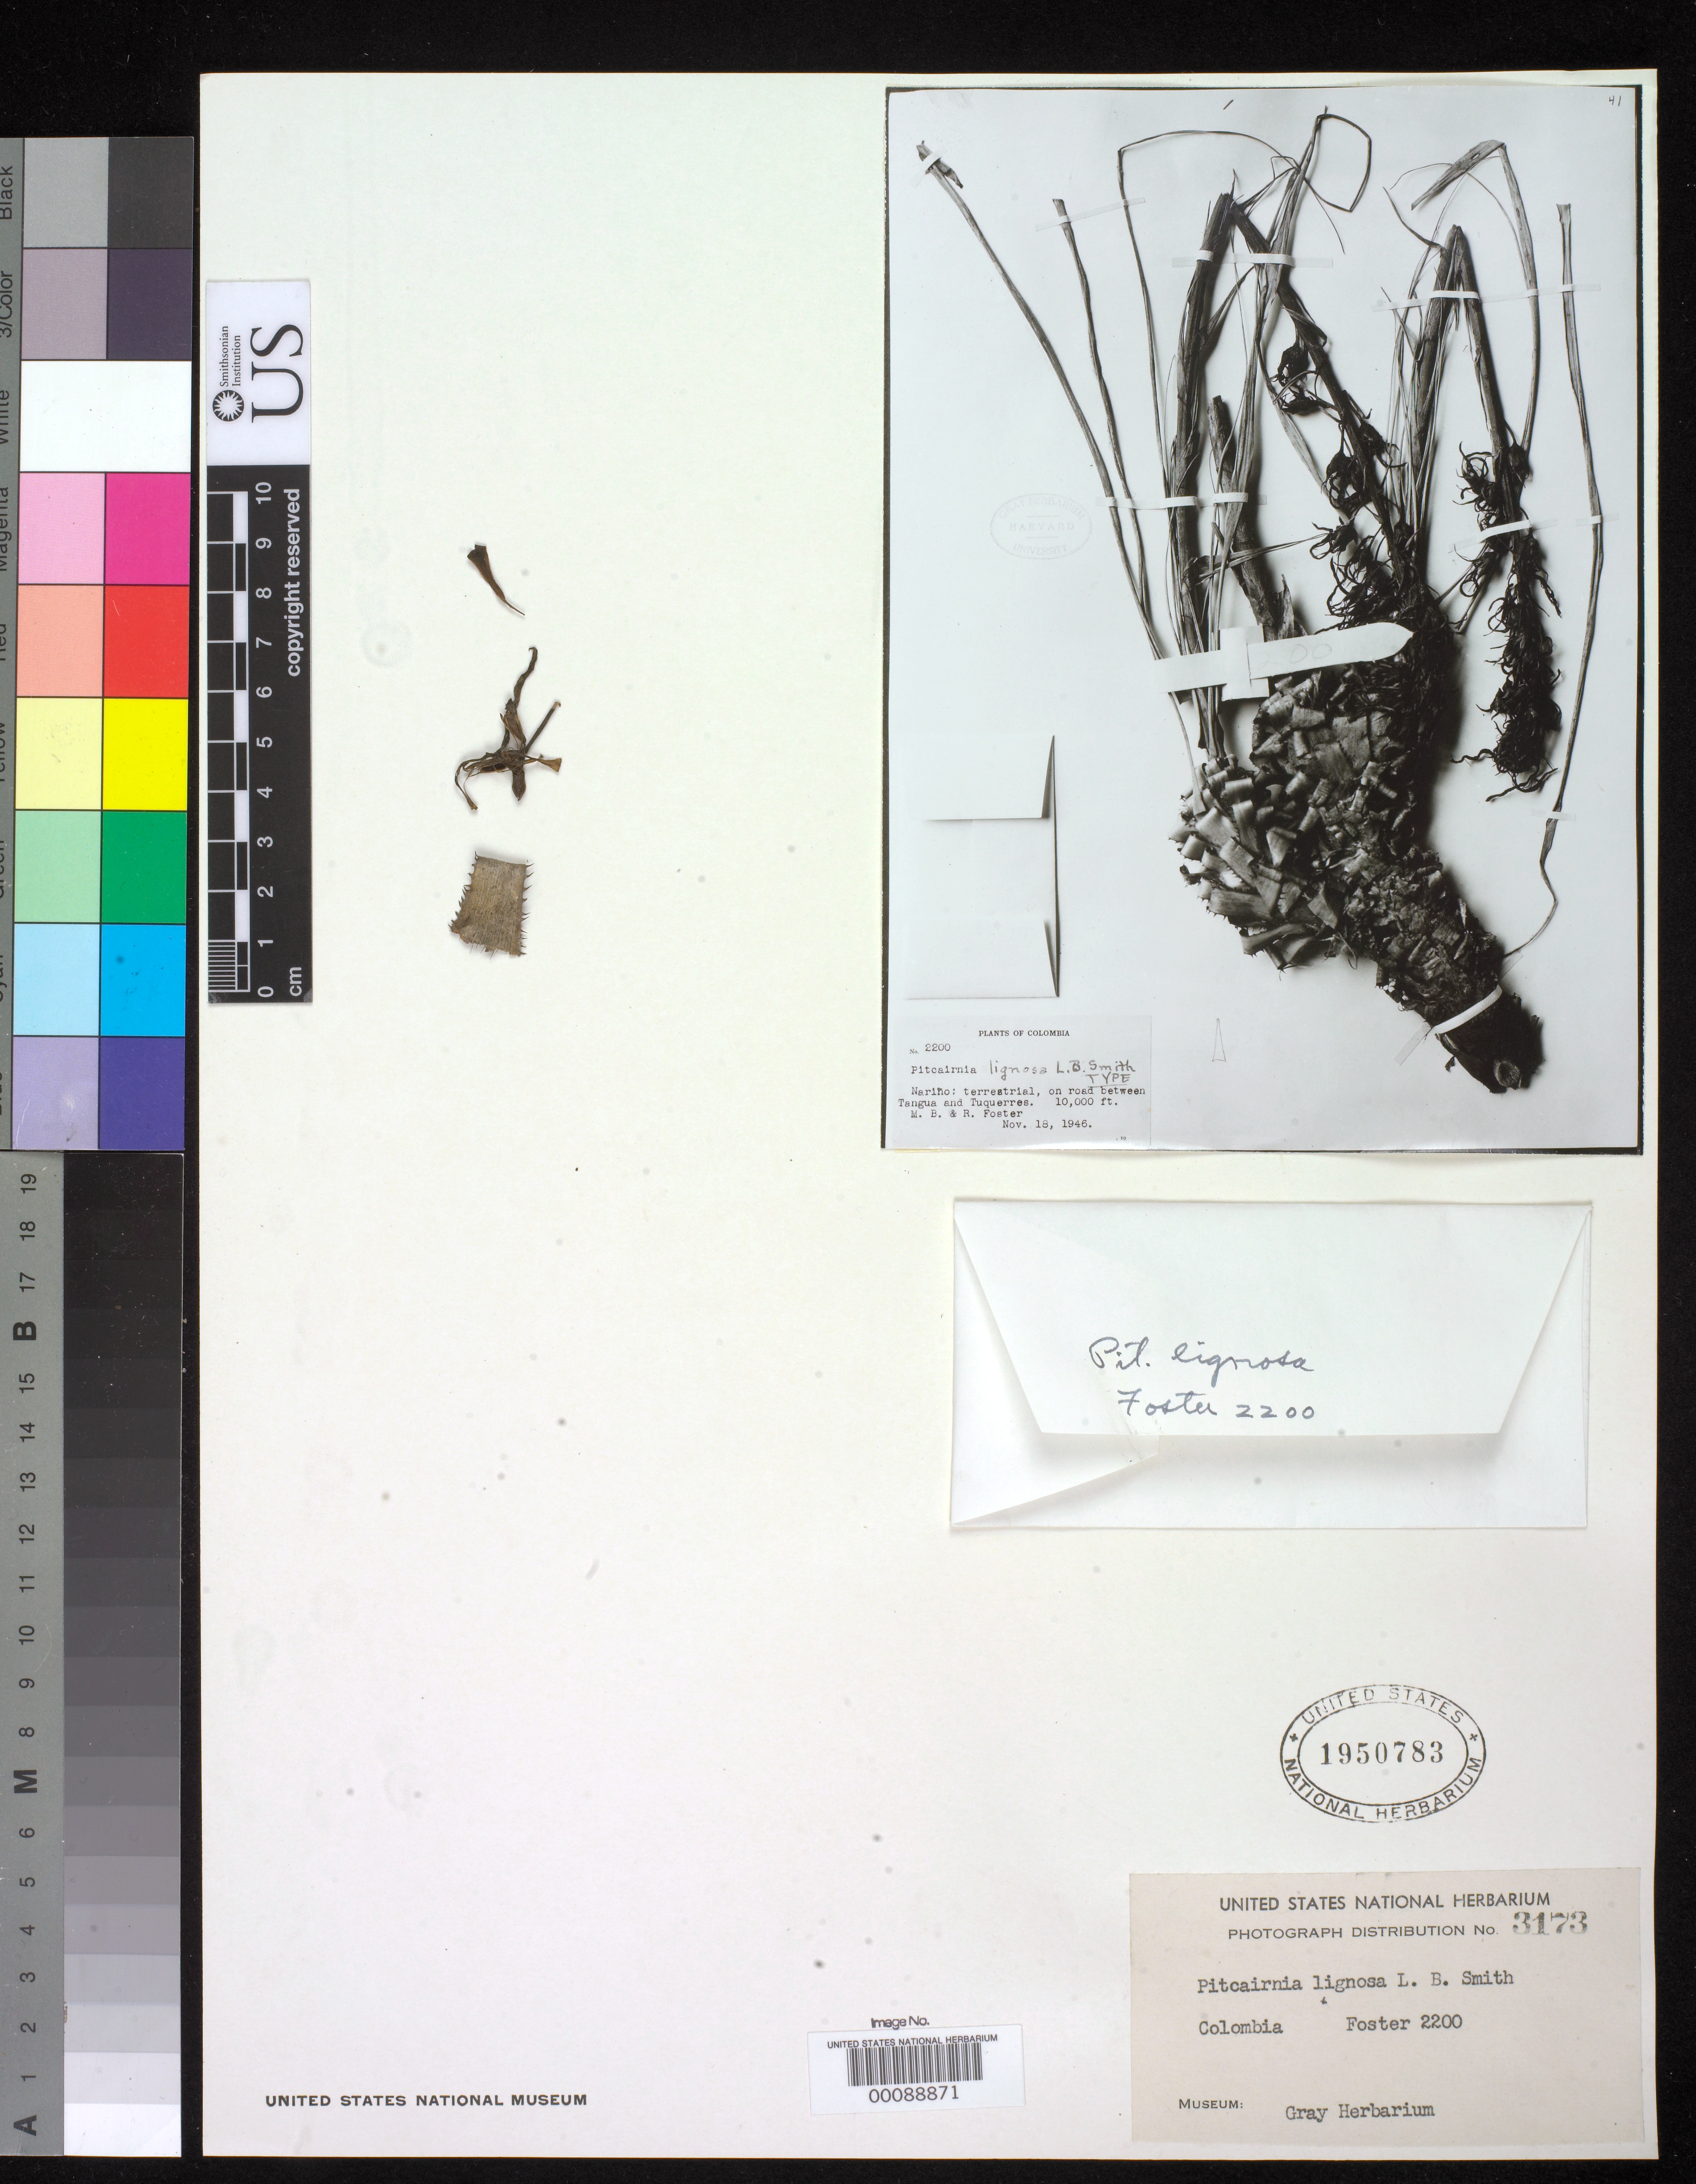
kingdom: Plantae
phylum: Tracheophyta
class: Liliopsida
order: Poales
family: Bromeliaceae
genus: Pitcairnia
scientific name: Pitcairnia lignosa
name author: L.B. Sm.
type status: Isotype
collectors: M. B. Foster & R. C. Foster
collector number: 2200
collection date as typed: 18 Nov 1946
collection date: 1946-11-18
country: Colombia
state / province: Nariño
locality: Between Tangua and Tuquerres.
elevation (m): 3000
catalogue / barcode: US 1950783